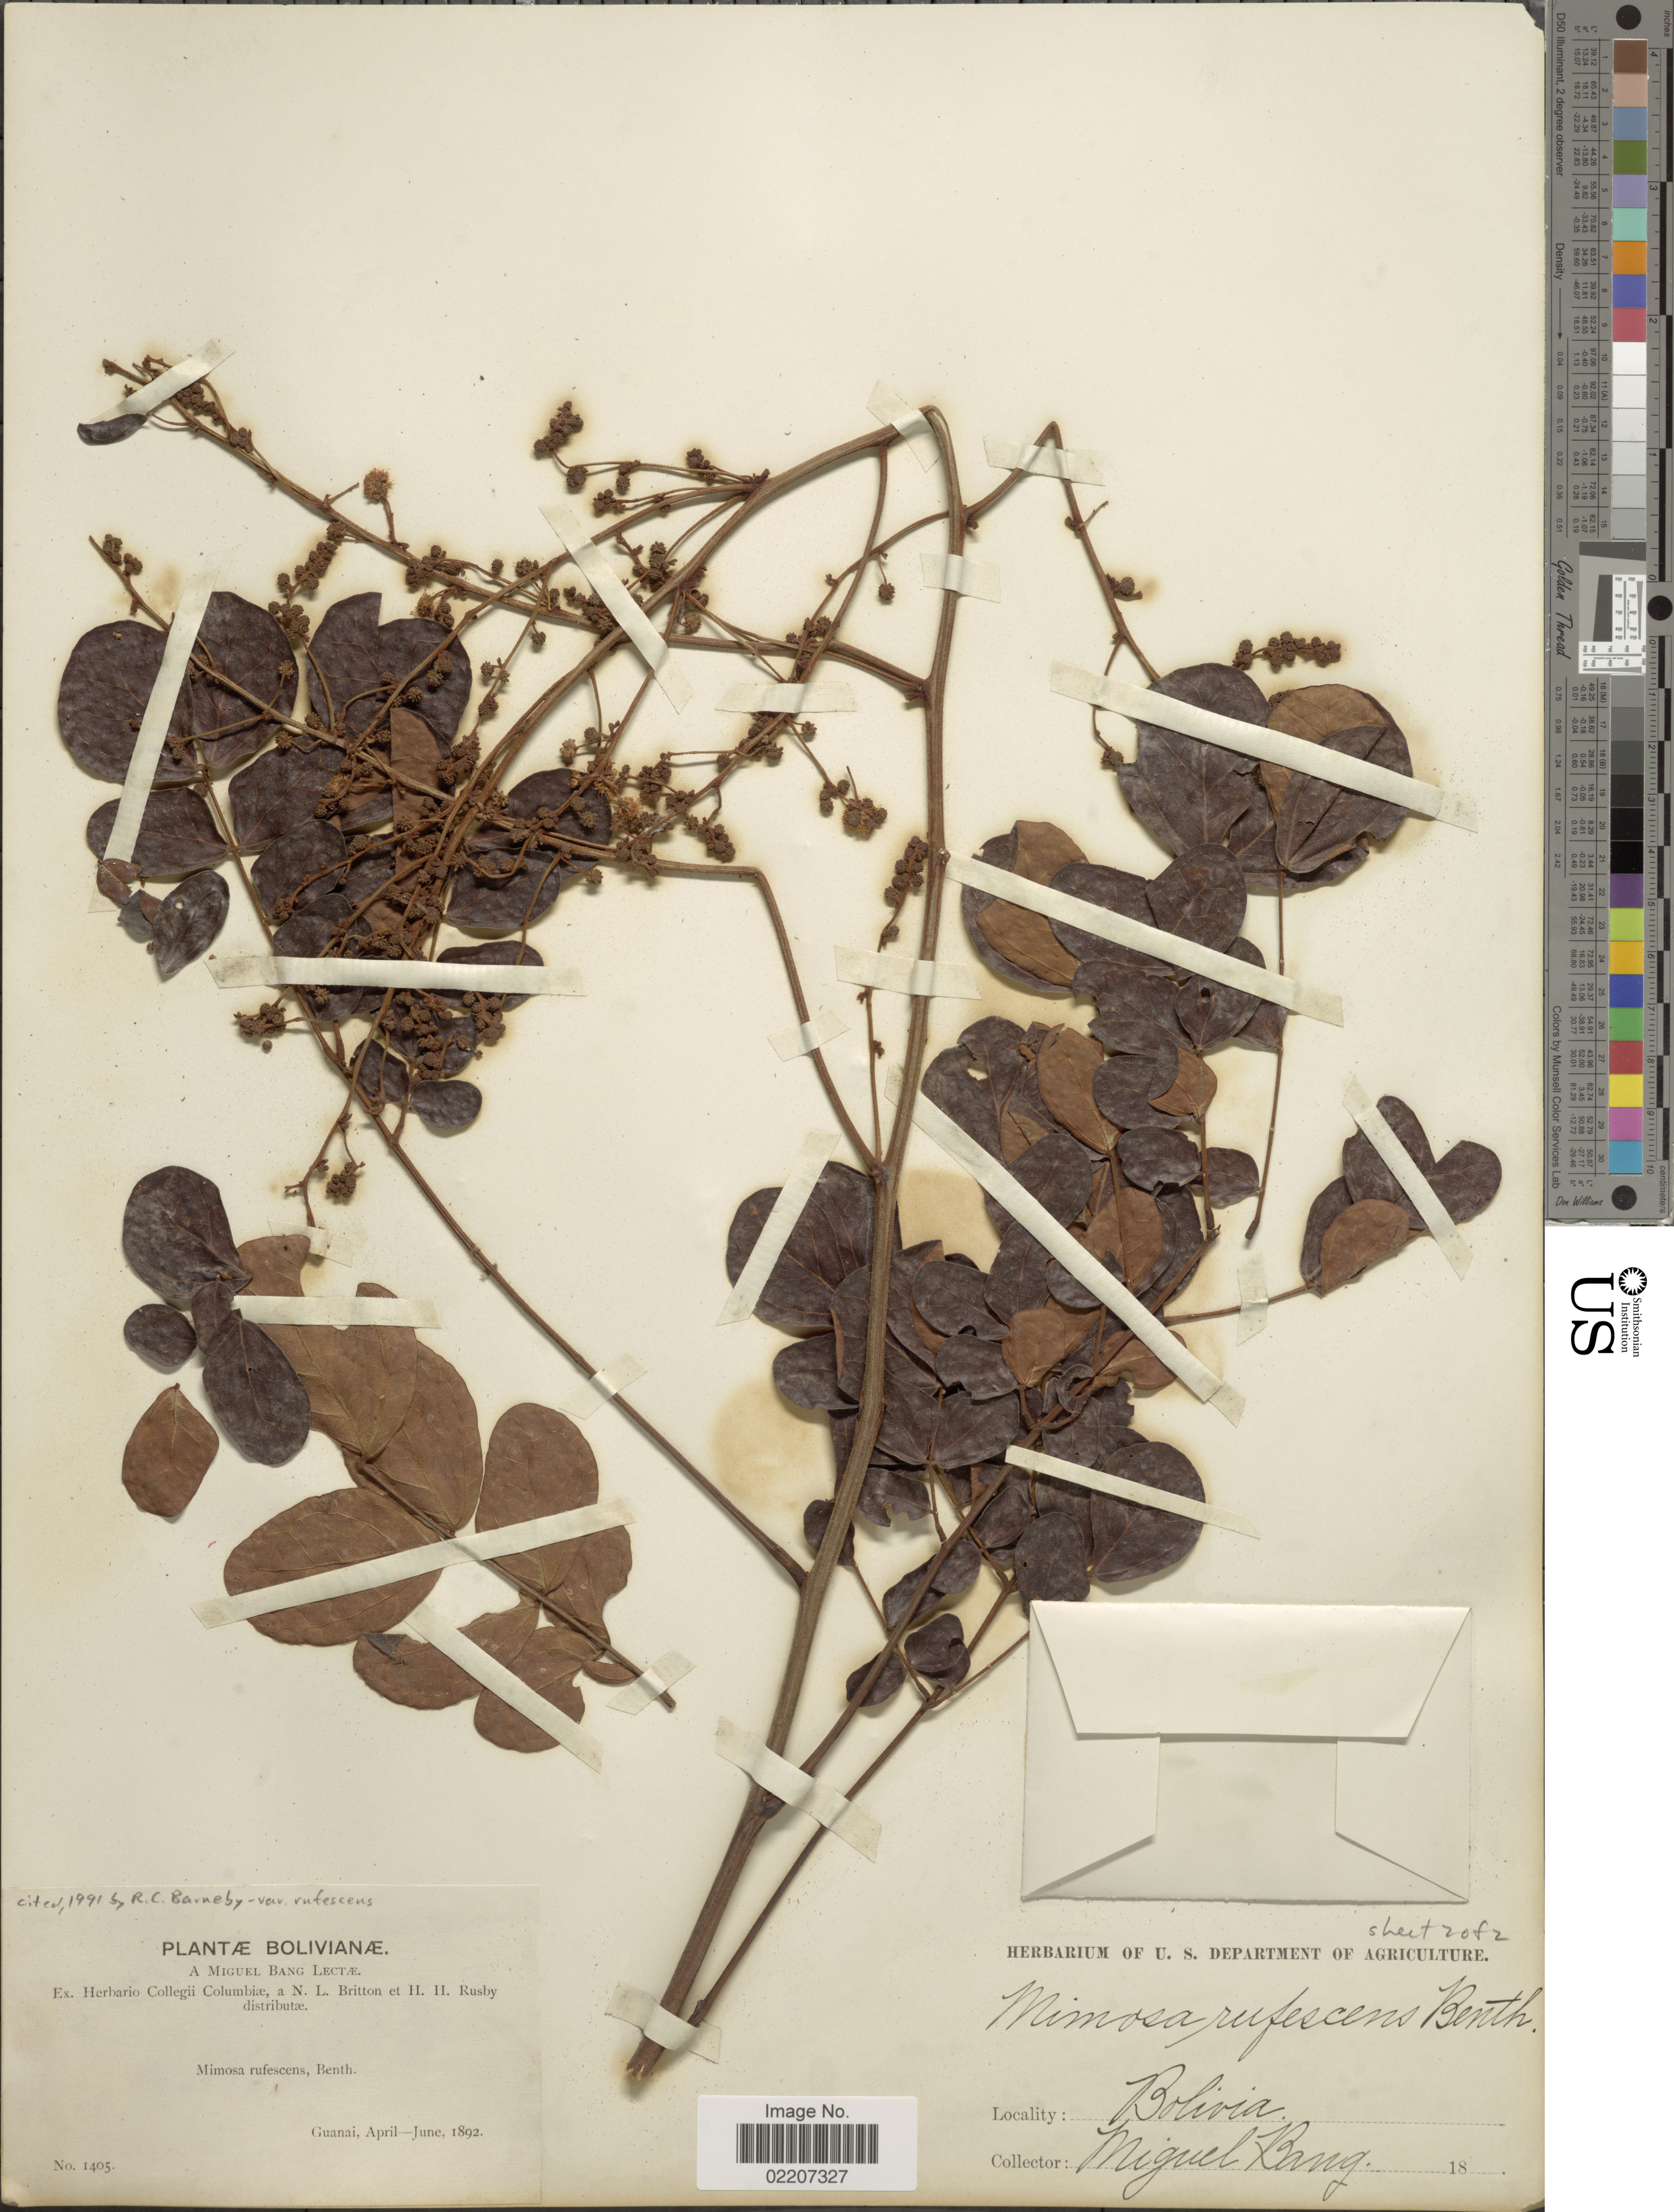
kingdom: Plantae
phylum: Tracheophyta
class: Magnoliopsida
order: Fabales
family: Fabaceae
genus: Mimosa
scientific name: Mimosa rufescens var. rufescens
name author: Benth.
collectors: M. Bang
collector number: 1405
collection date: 1892-04/1892-06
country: Bolivia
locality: Guanai